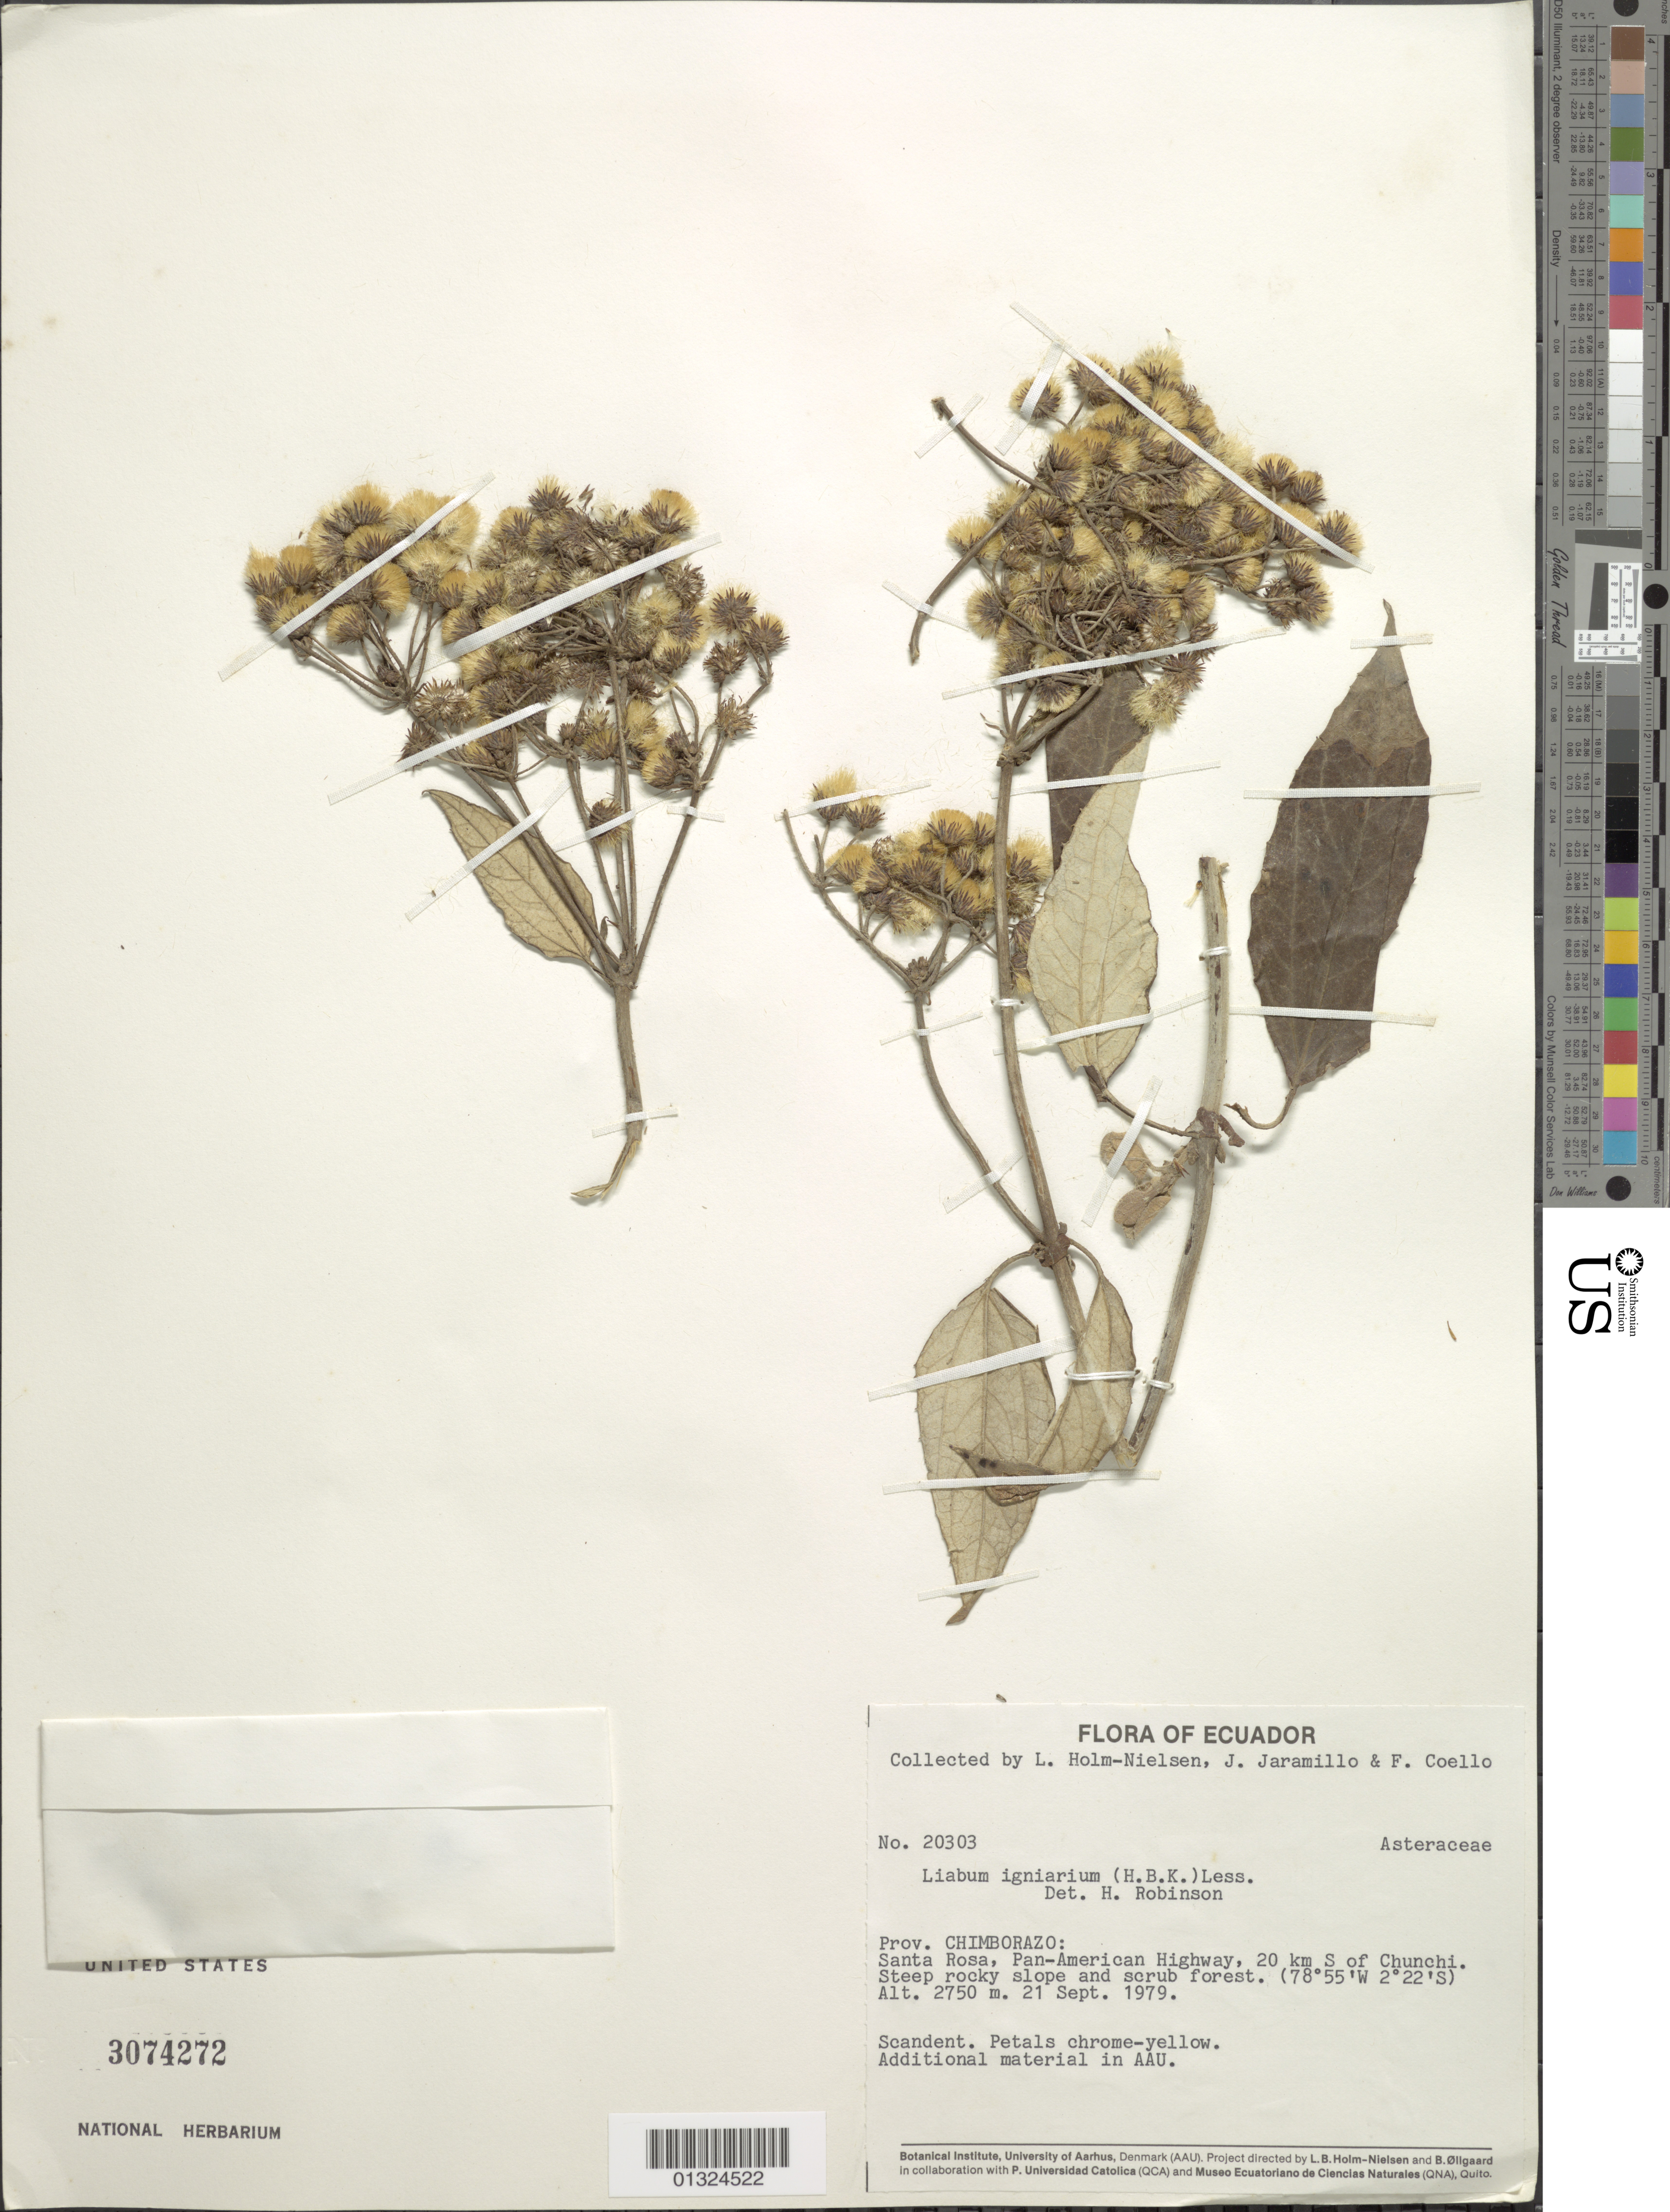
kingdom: Plantae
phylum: Tracheophyta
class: Magnoliopsida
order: Asterales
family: Asteraceae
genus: Liabum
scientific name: Liabum igniarium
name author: Less.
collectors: L. B. Holm-Nielsen, J. Jaramillo & F. Coello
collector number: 20303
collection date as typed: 21 September 1979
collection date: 1979-09-21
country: Ecuador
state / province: Chimborazo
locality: Santa Rosa, Pan American Hwy, 20 km S of Chunchi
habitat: Steep rocky slope and scrub forest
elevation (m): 2750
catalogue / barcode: US 3074272